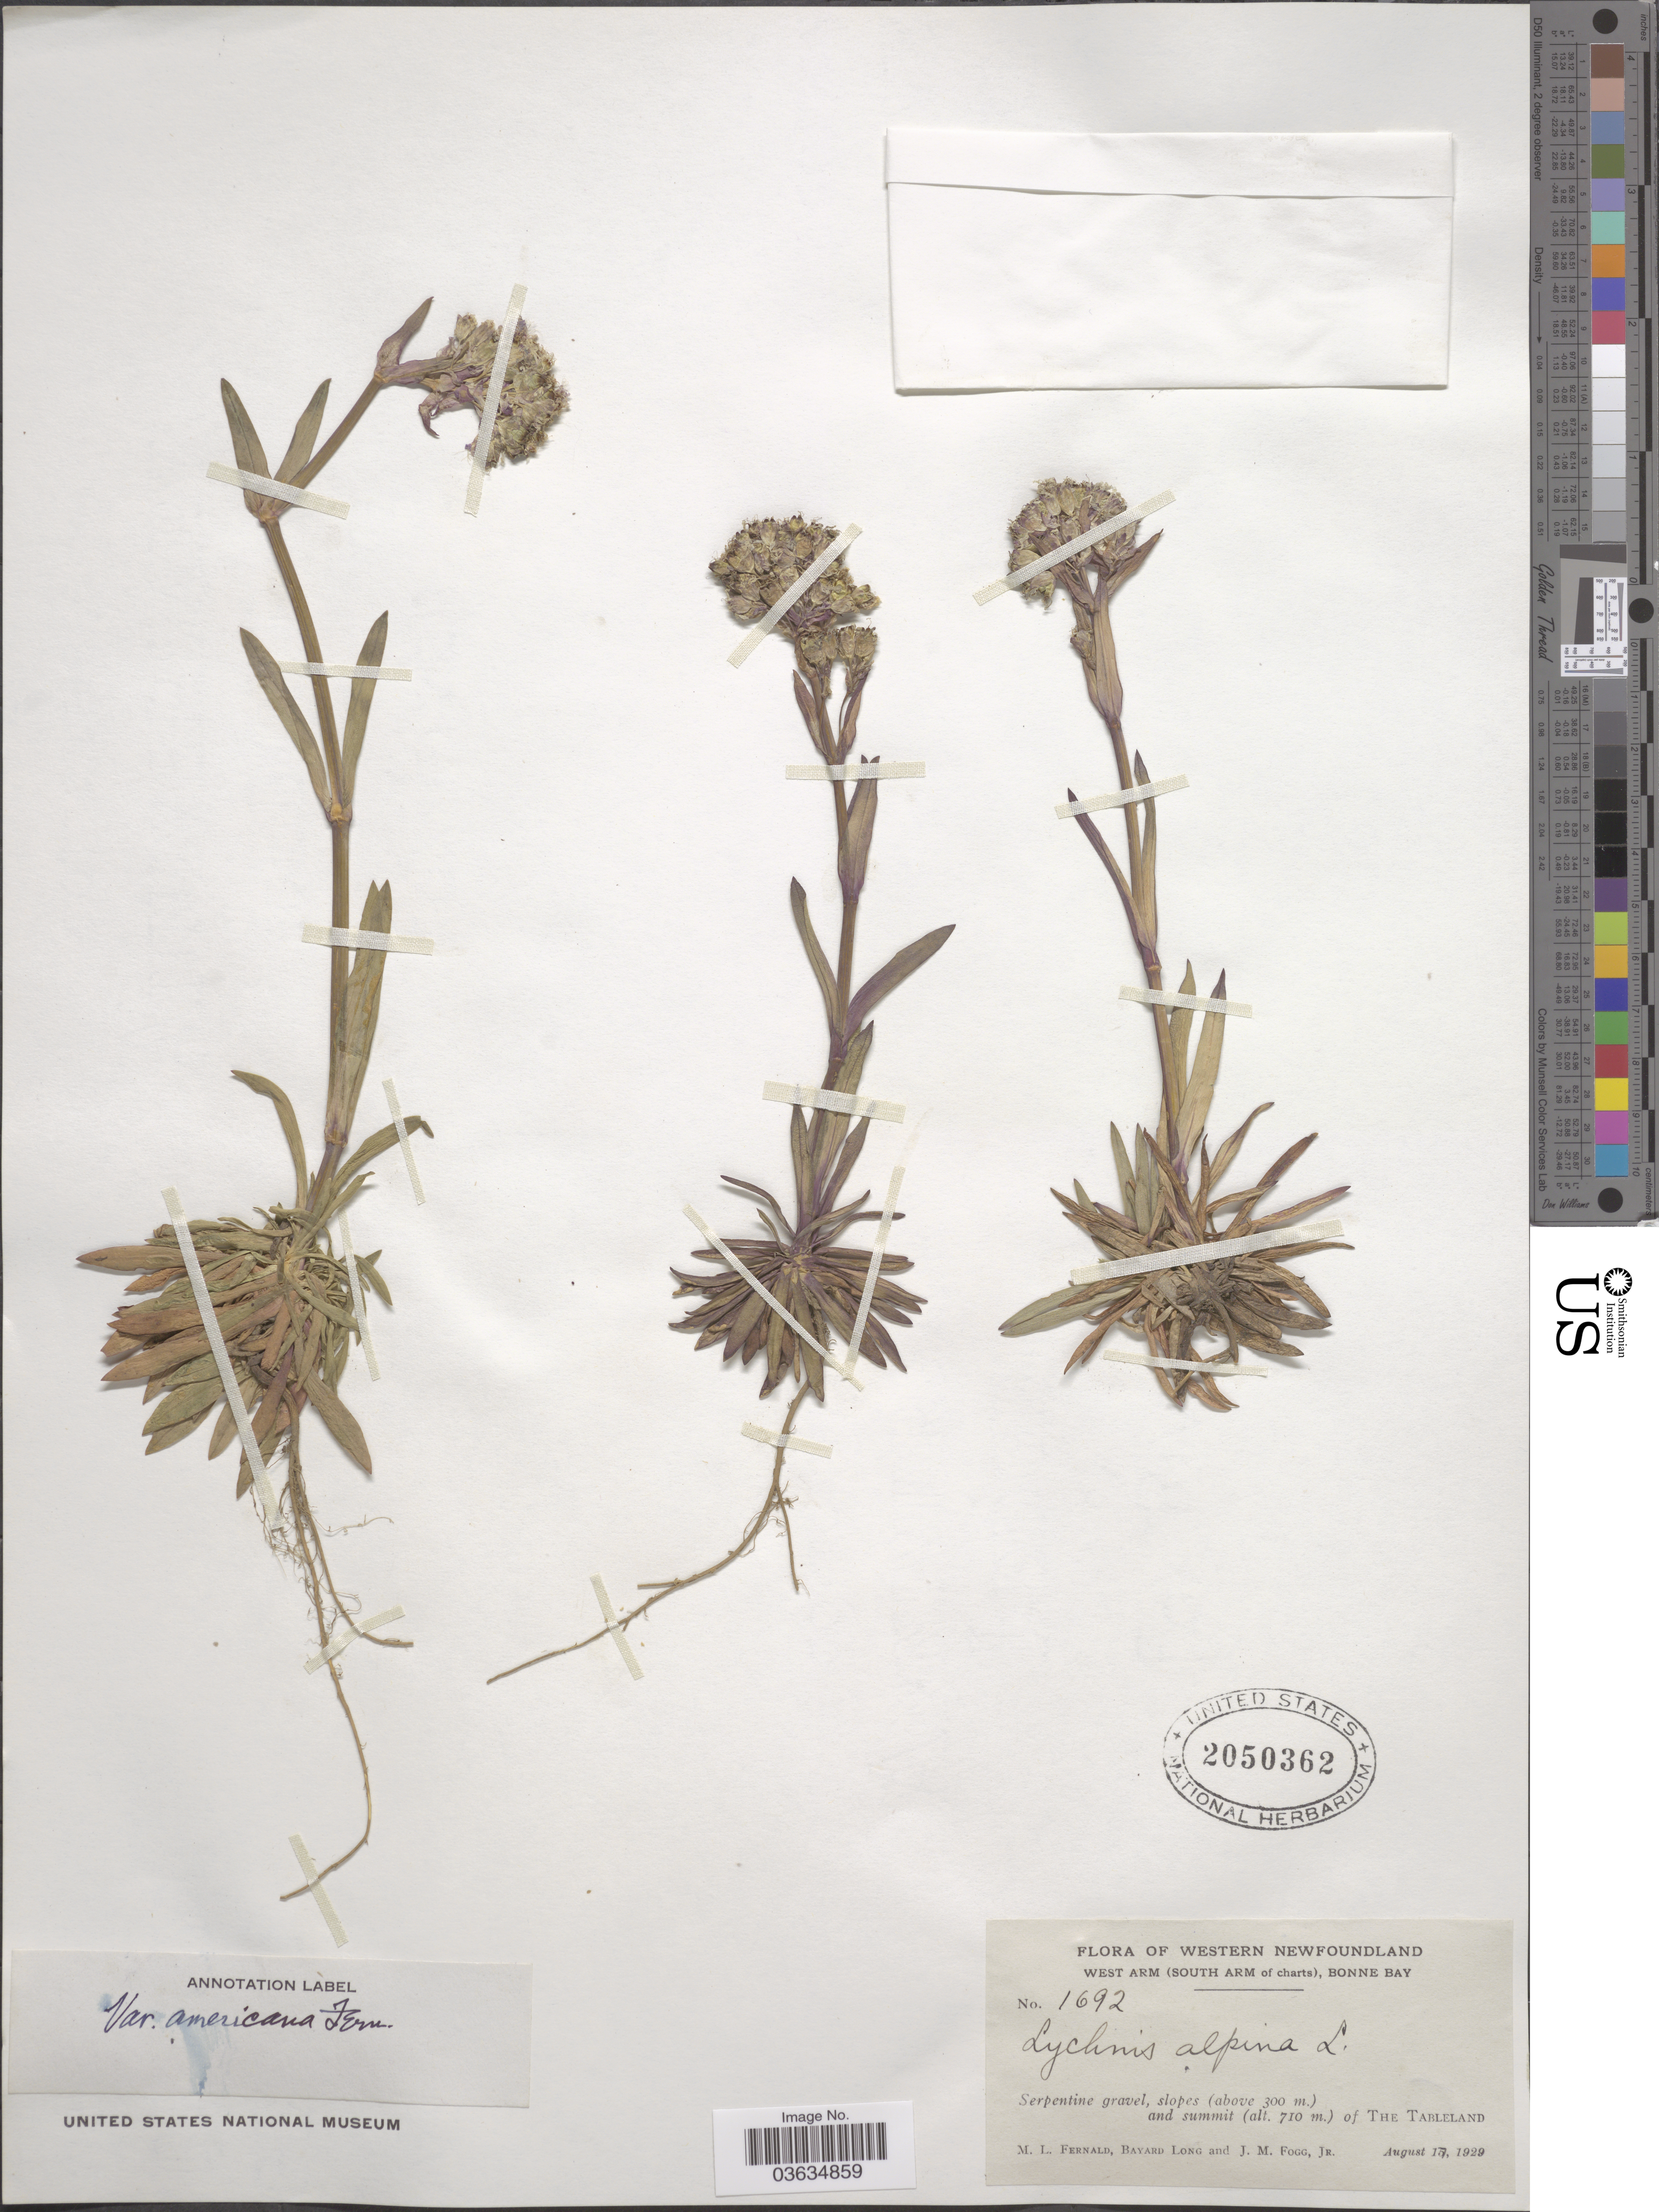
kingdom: Plantae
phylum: Tracheophyta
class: Magnoliopsida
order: Caryophyllales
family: Caryophyllaceae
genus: Viscaria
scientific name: Viscaria alpina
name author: (L.) G. Don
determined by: Strong, Mark T., (BOT), Smithsonian Institution - National Museum of Natural History (UNITED STATES)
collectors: M. L. Fernald, B. Long & J. Fogg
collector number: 1692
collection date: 1929-08-17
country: Canada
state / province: Newfoundland and Labrador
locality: Western Newfoundland. West Arm (South Arm of charts), Bonne Bay. Slopes and summit of The Tableland.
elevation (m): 300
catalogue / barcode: US 2050362